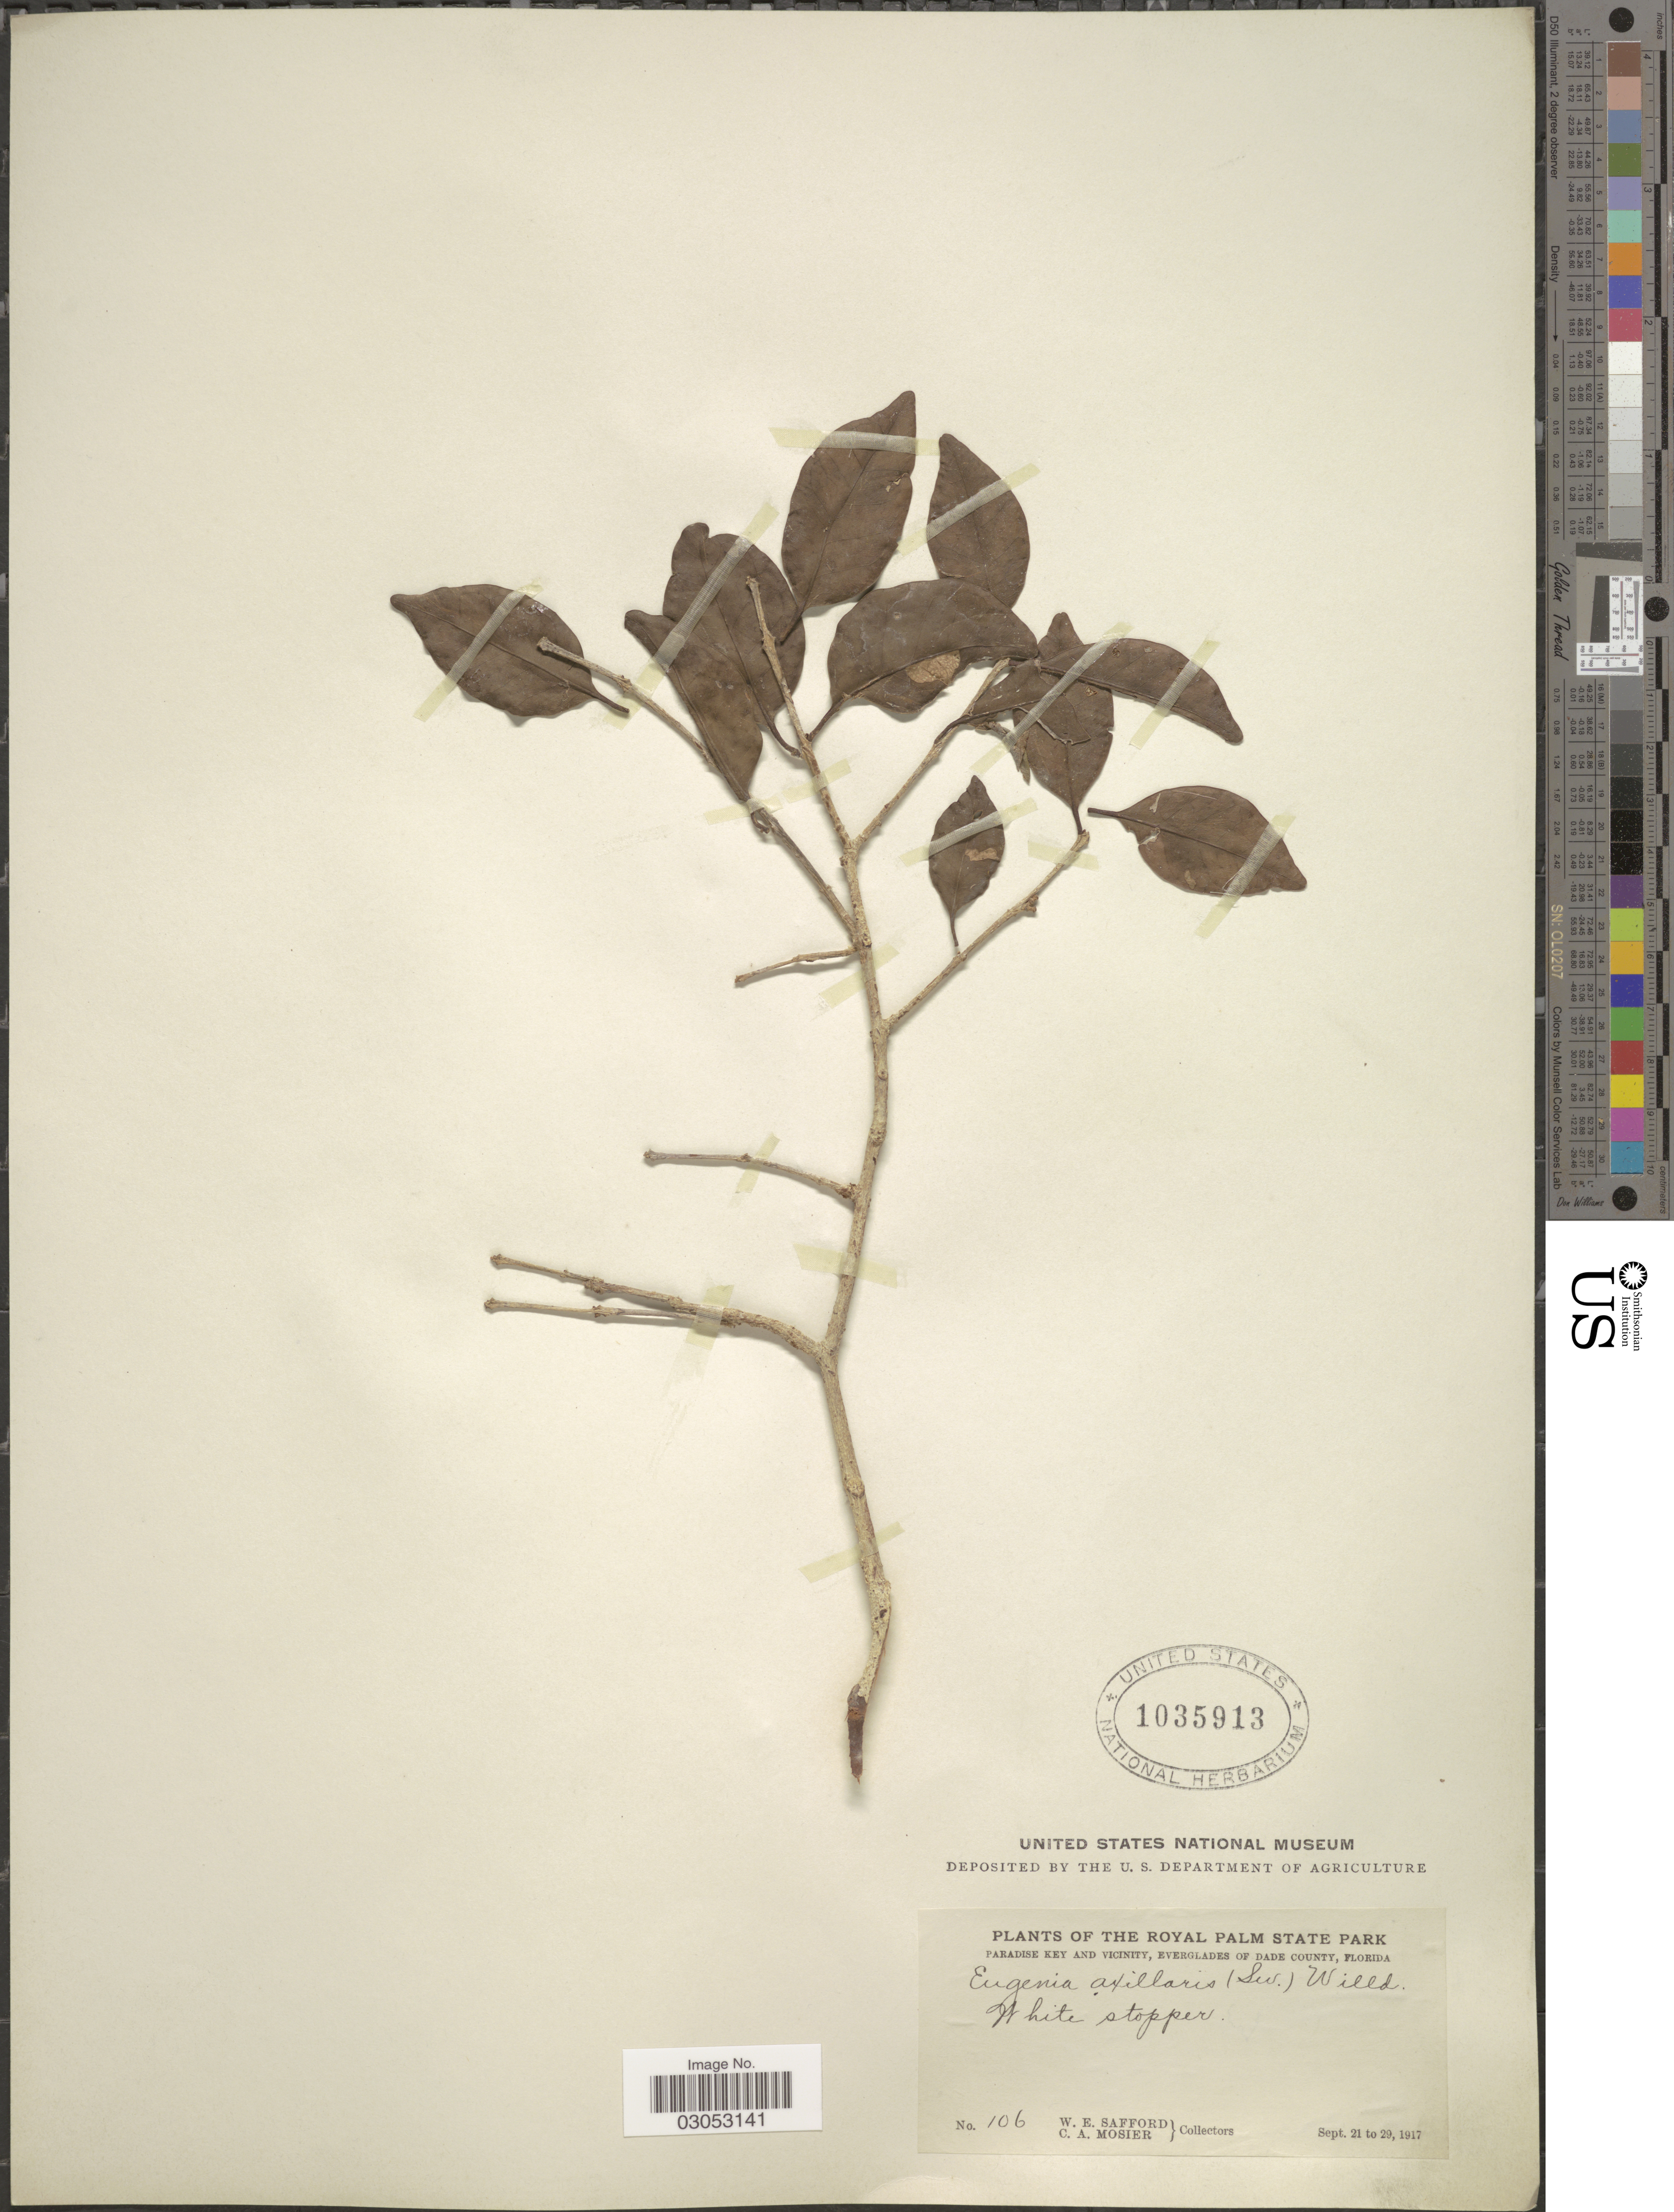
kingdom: Plantae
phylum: Tracheophyta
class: Magnoliopsida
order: Myrtales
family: Myrtaceae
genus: Eugenia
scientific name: Eugenia axillaris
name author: (Sw.) Willd.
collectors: W. E. Safford & C. A. Mosier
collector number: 106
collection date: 1917-09-21/1917-09-29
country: United States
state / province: Florida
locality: The Royal Palm State Park, Paradise Key and vicinity, Everglades of Dade County.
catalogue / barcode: US 1035913